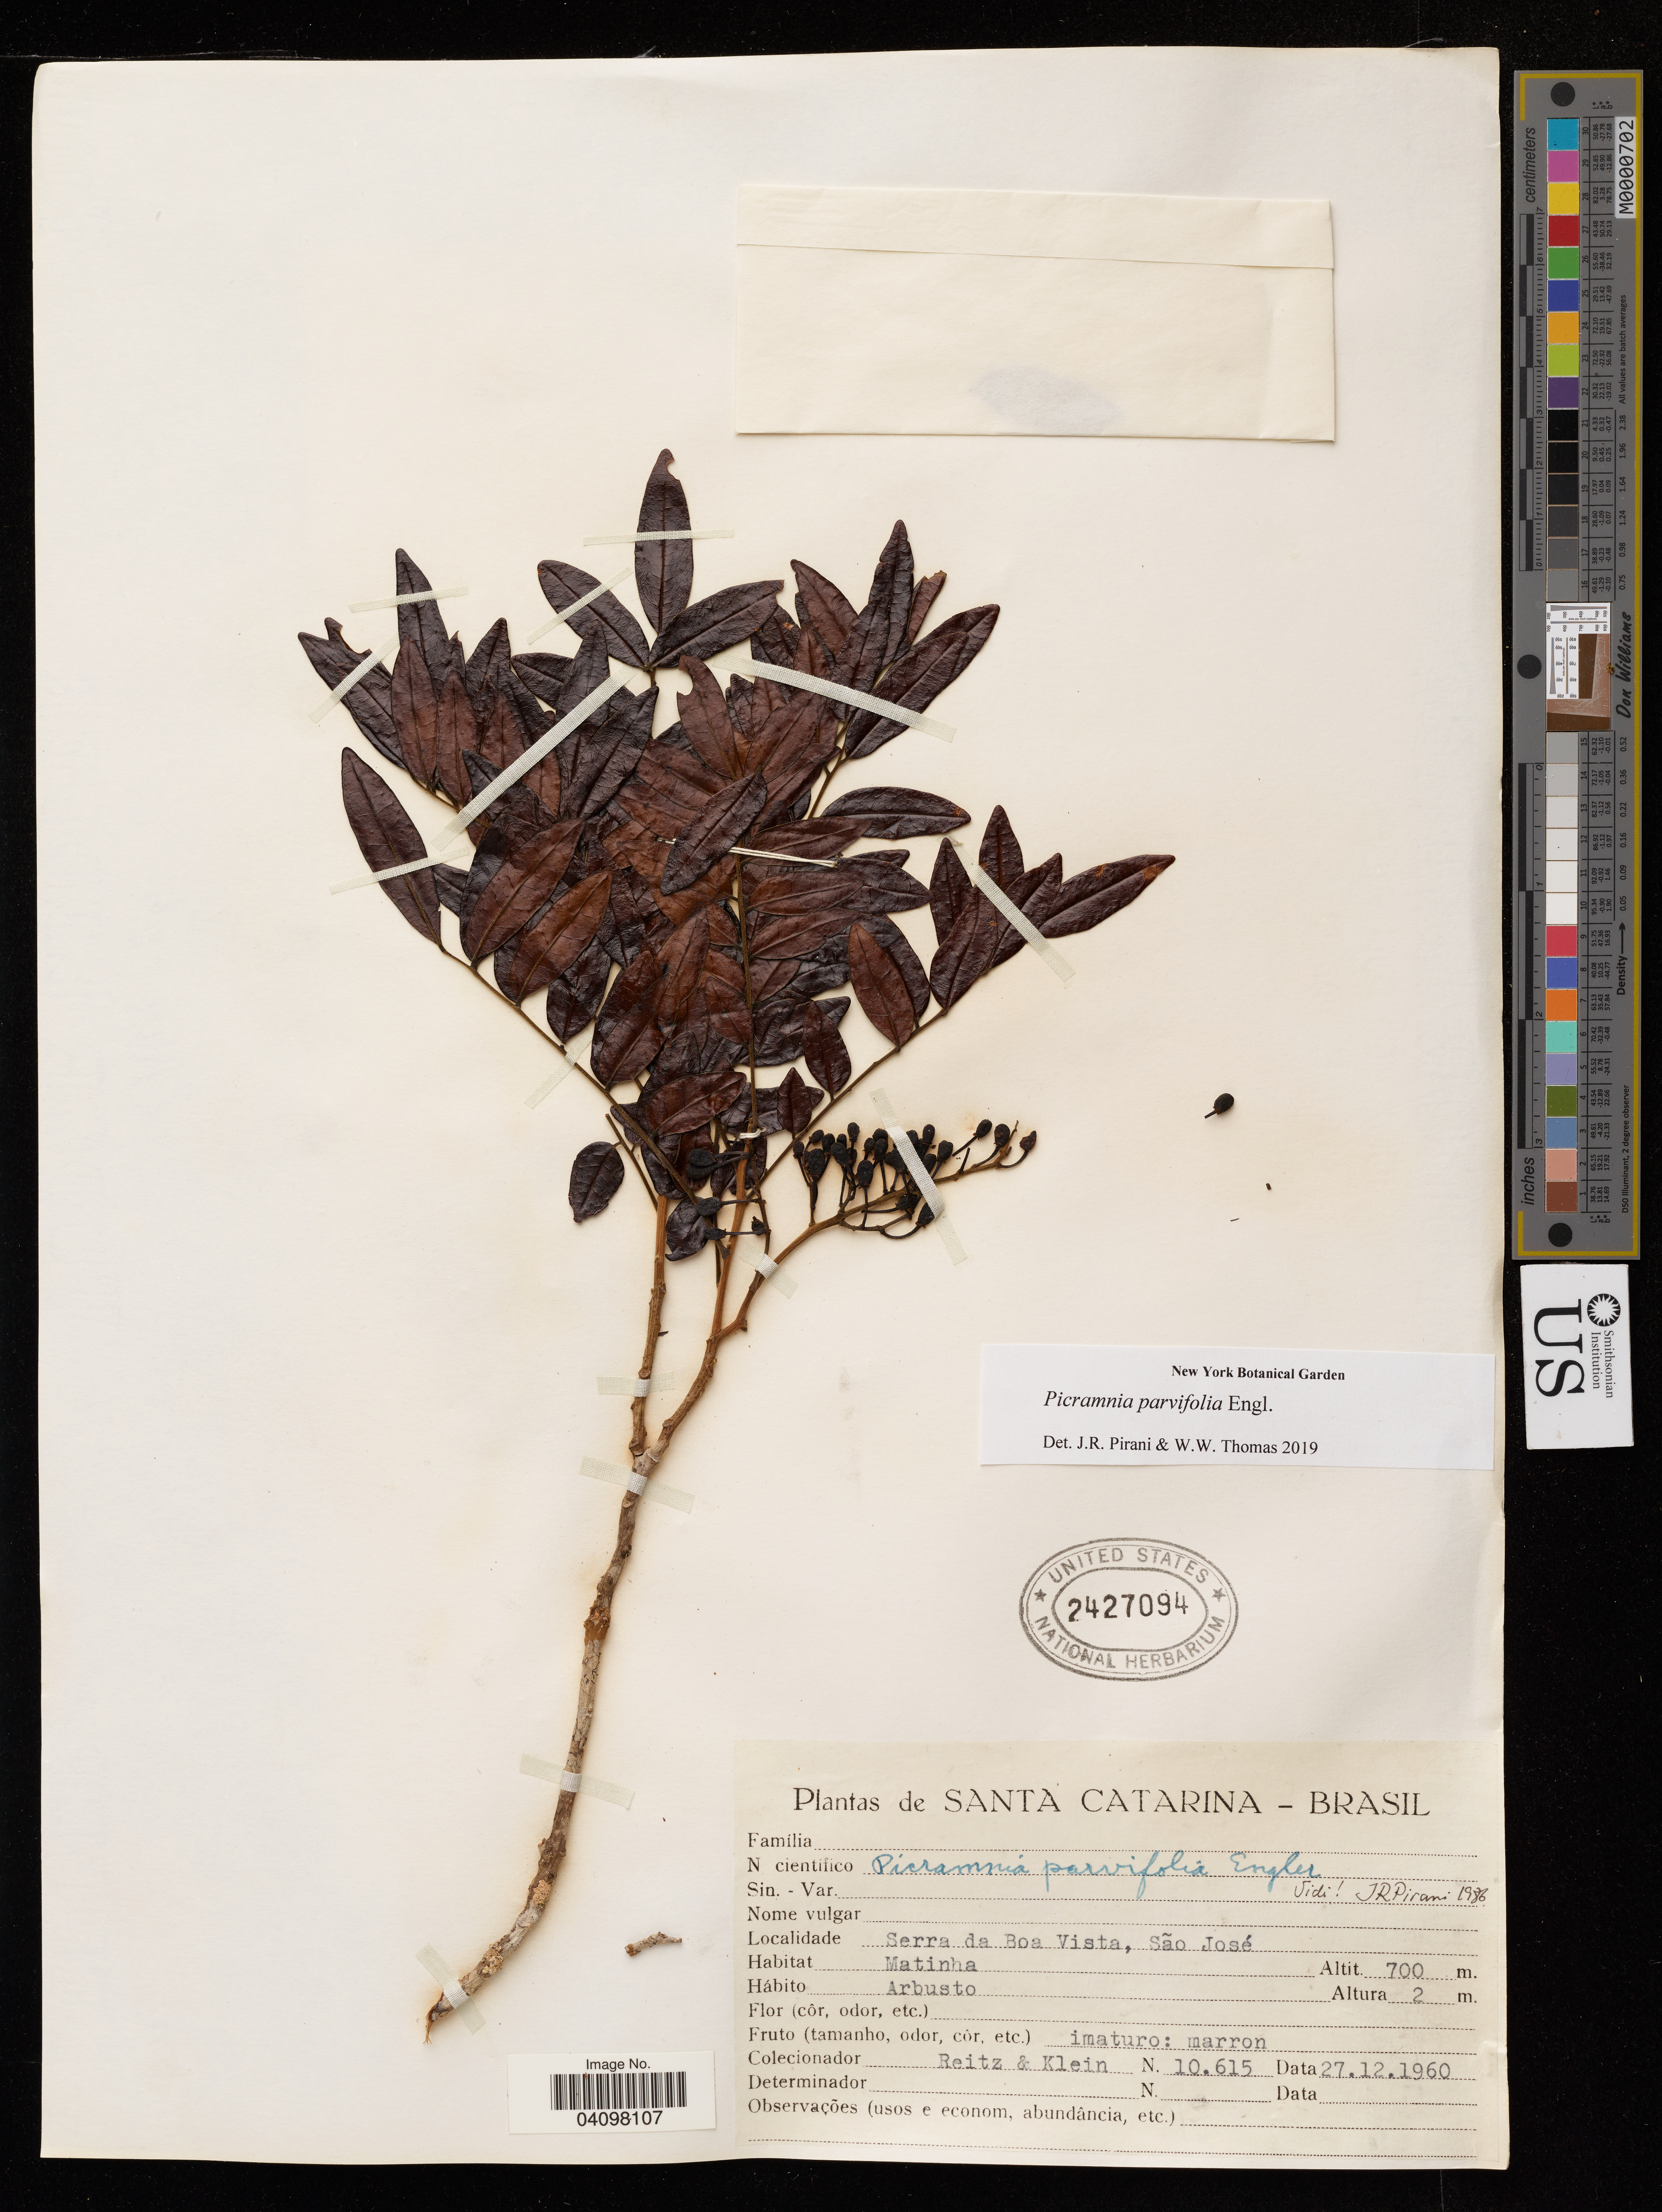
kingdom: Plantae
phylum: Tracheophyta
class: Magnoliopsida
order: Picramniales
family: Picramniaceae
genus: Picramnia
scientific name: Picramnia parvifolia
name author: Engl.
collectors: Reitz & Klein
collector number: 10.615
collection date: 1960-12-27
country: Brazil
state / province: Santa Catarina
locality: Serra da Boa Vista, São José.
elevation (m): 700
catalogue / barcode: US 2427094